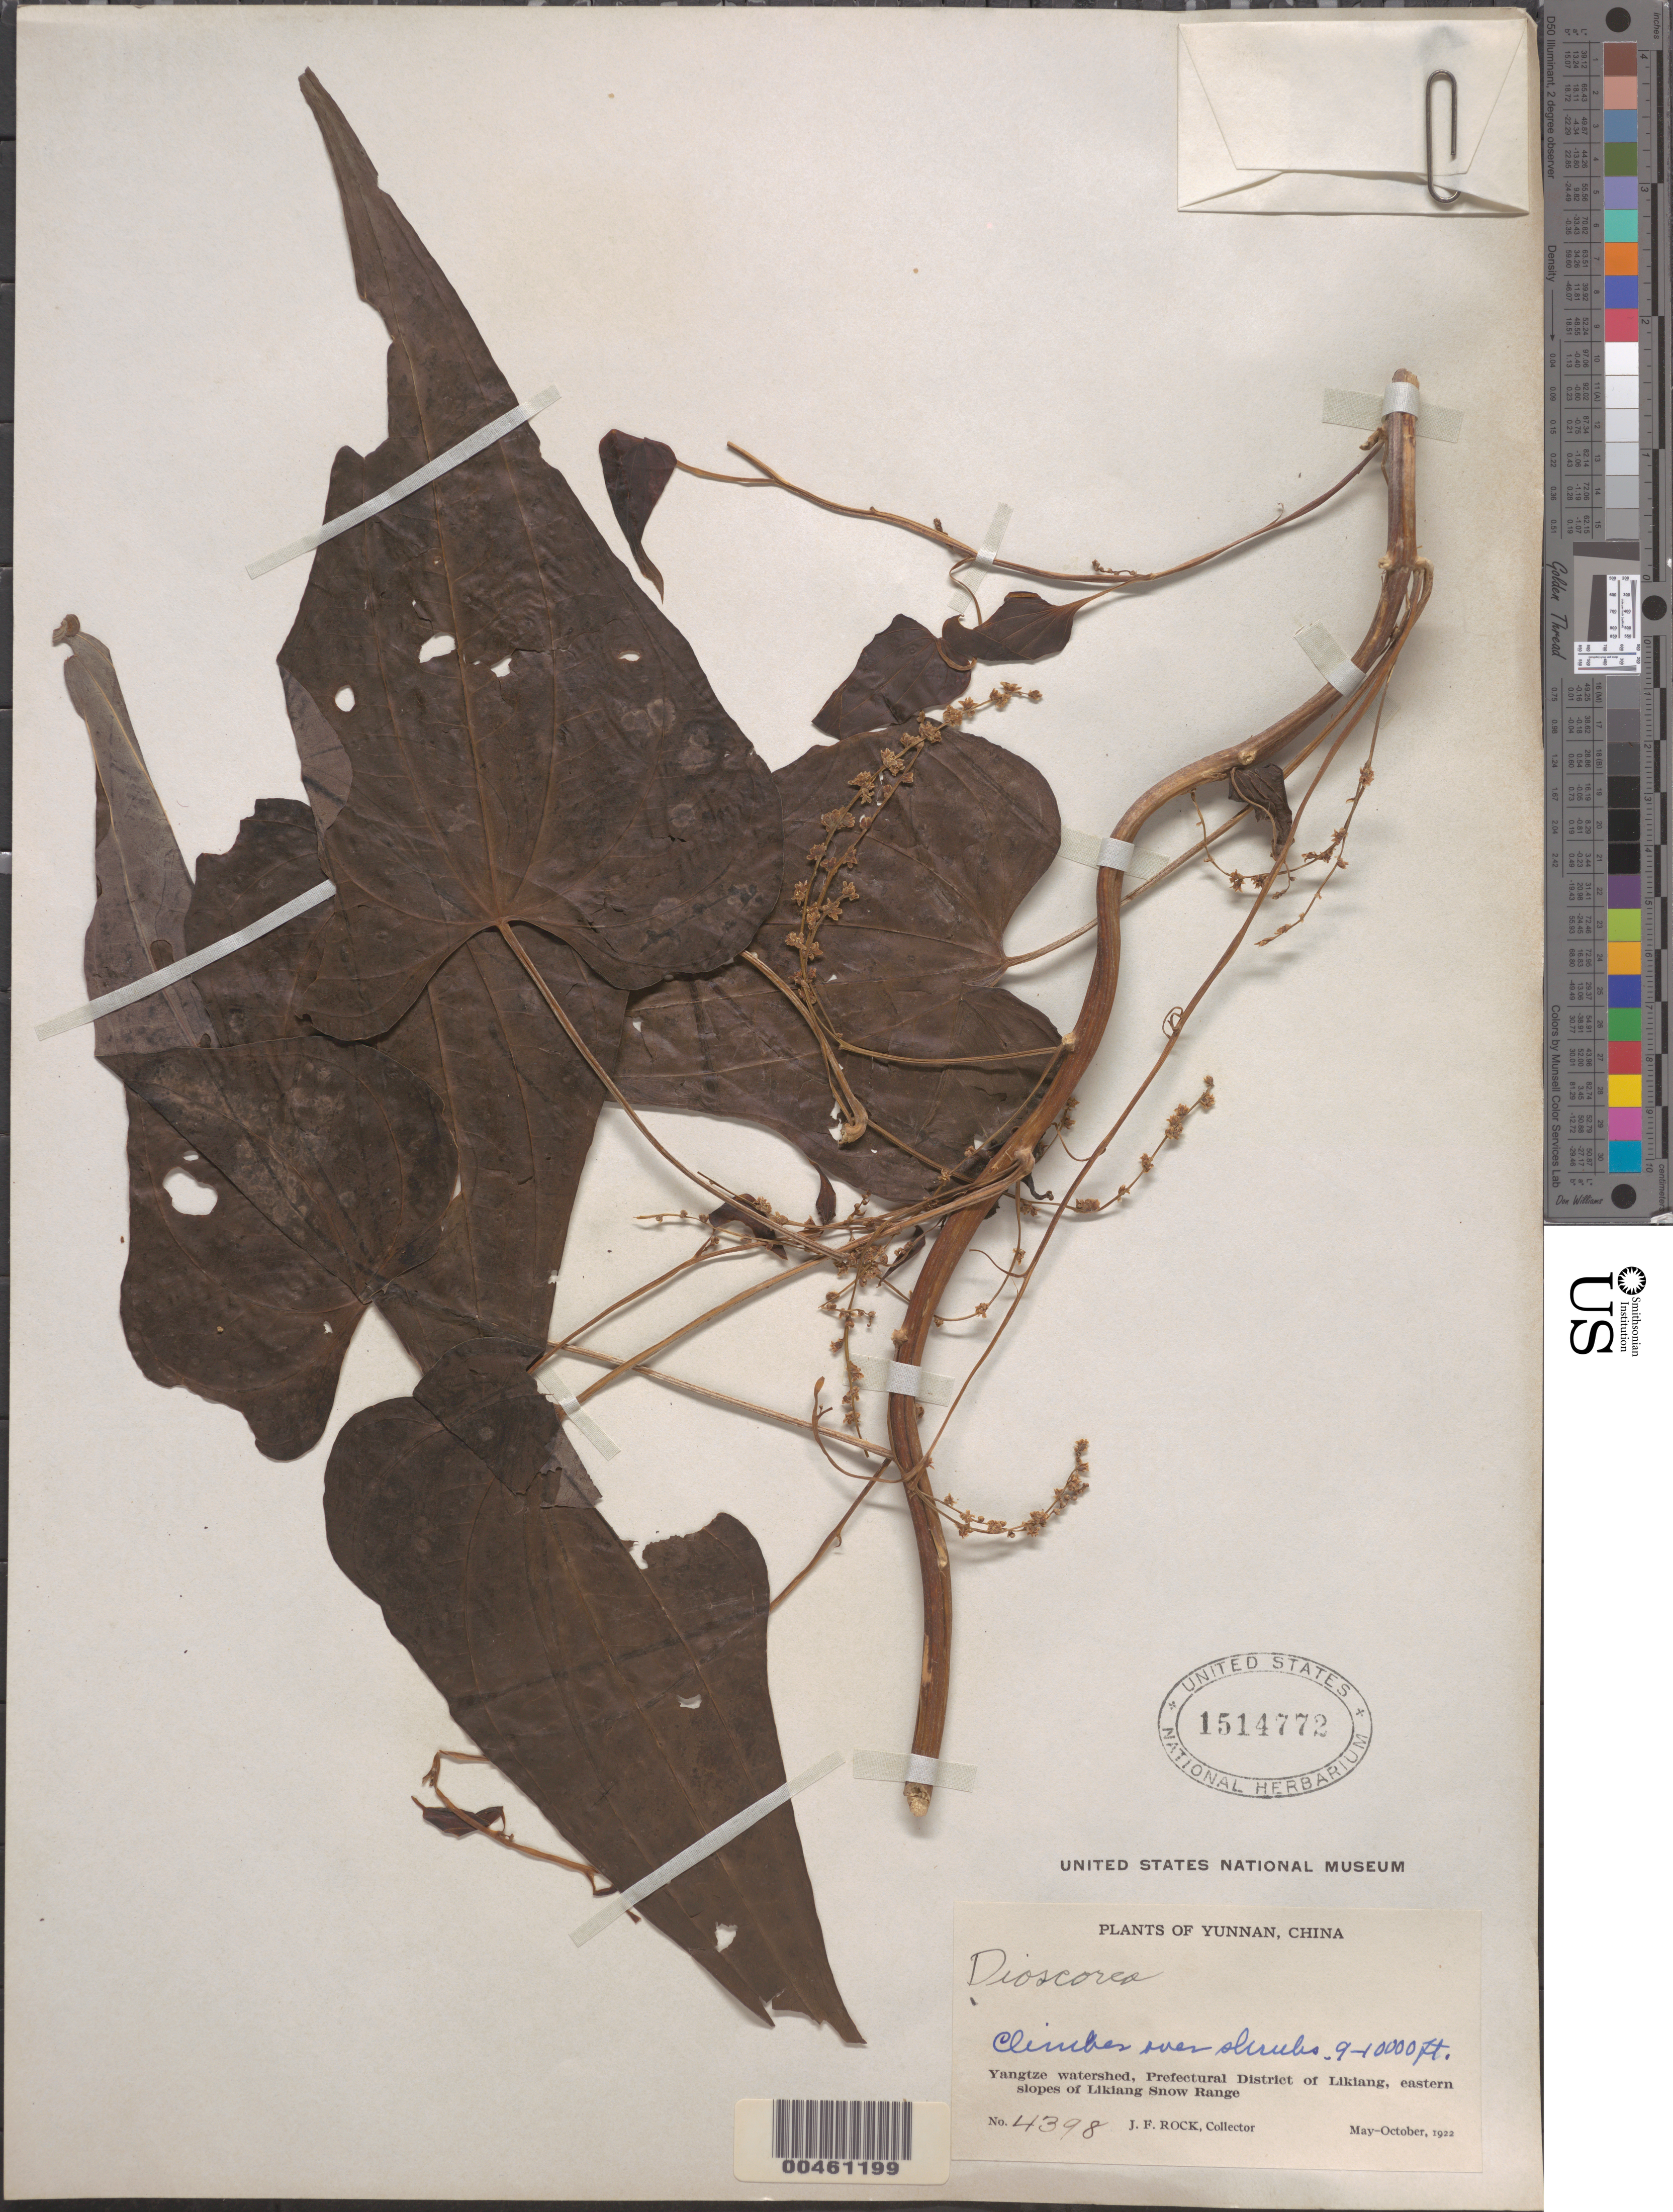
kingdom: Plantae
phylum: Tracheophyta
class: Liliopsida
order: Dioscoreales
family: Dioscoreaceae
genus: Dioscorea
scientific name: Dioscorea sp.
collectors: J. F. Rock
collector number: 4398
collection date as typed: May 1922 to -- Oct 1922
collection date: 1922-05/1922-10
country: China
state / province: Yunnan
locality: Yangtze watershed, Prefectural District of Likiang, eastern slopes of Likiang snow range, Likiang (Dayan) District (?)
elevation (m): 2743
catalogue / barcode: US 1514772